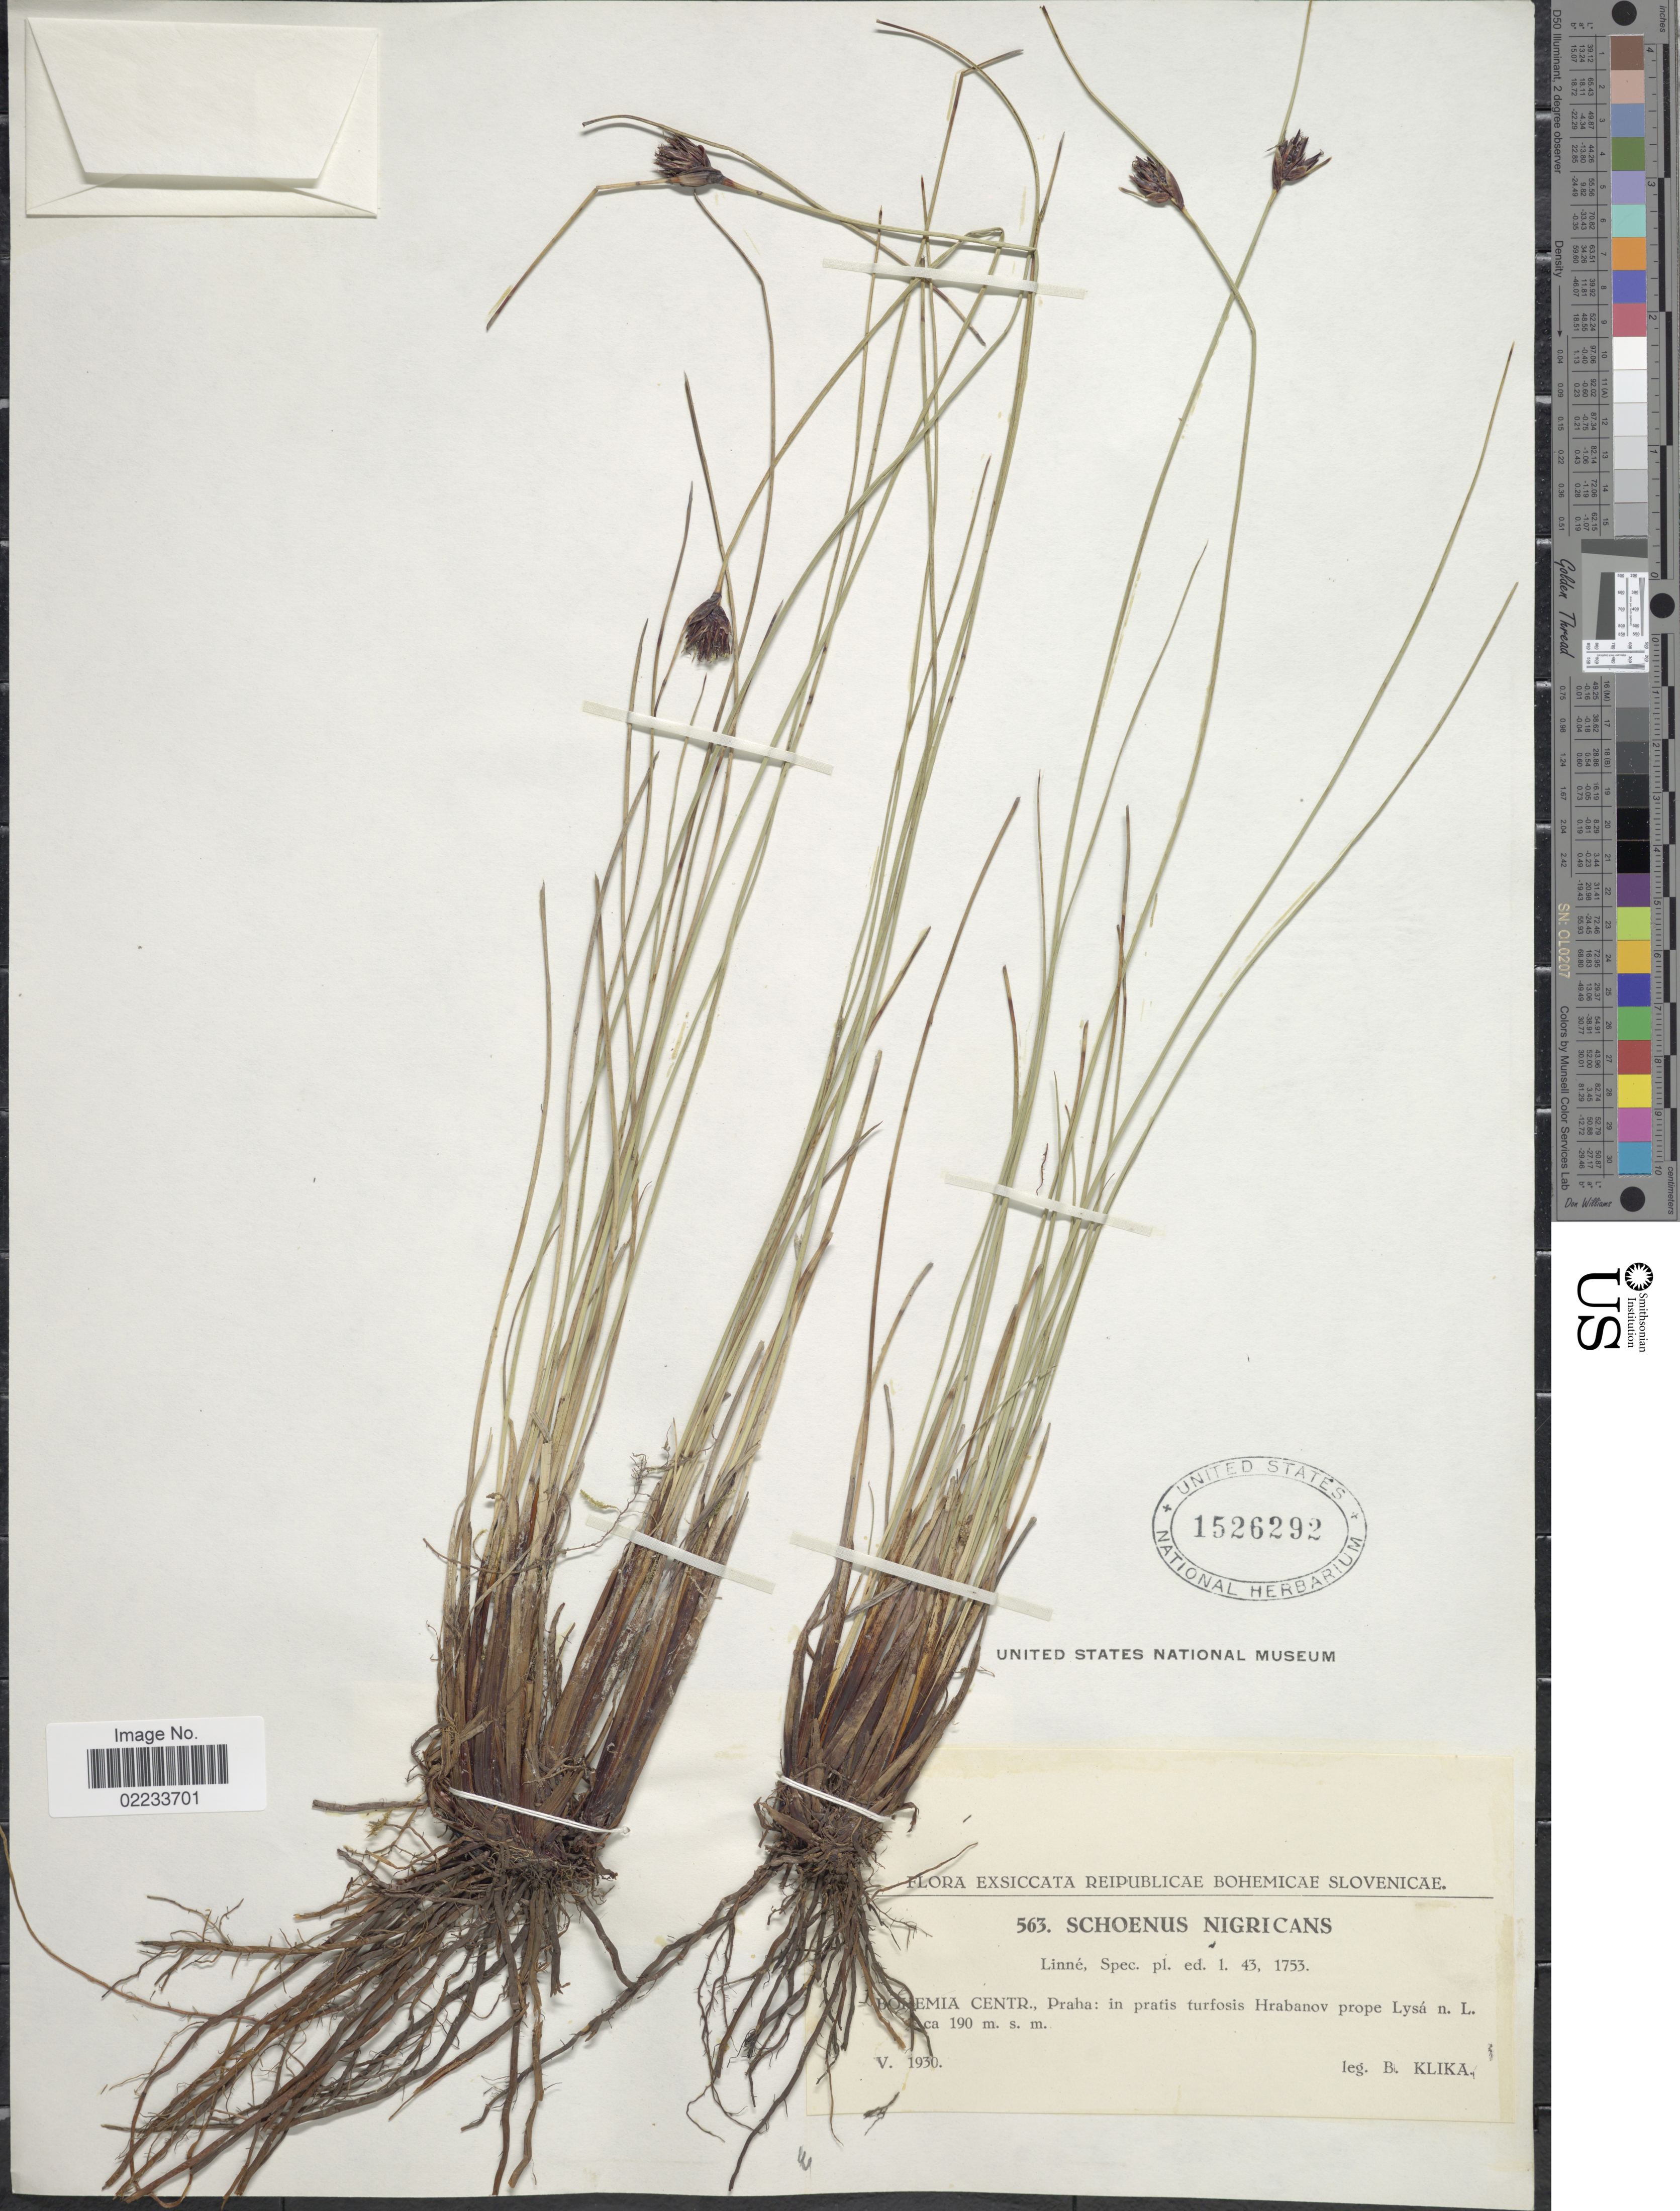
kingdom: Plantae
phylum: Tracheophyta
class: Liliopsida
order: Poales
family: Cyperaceae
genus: Schoenus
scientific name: Schoenus nigricans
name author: L.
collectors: B. Klika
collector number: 563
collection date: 1930-05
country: Czechia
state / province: Central Bohemian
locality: Bohemia Centr., Praha: in pratis turfosis Hrabanov prope Lysá n L.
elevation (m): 190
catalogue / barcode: US 1526292